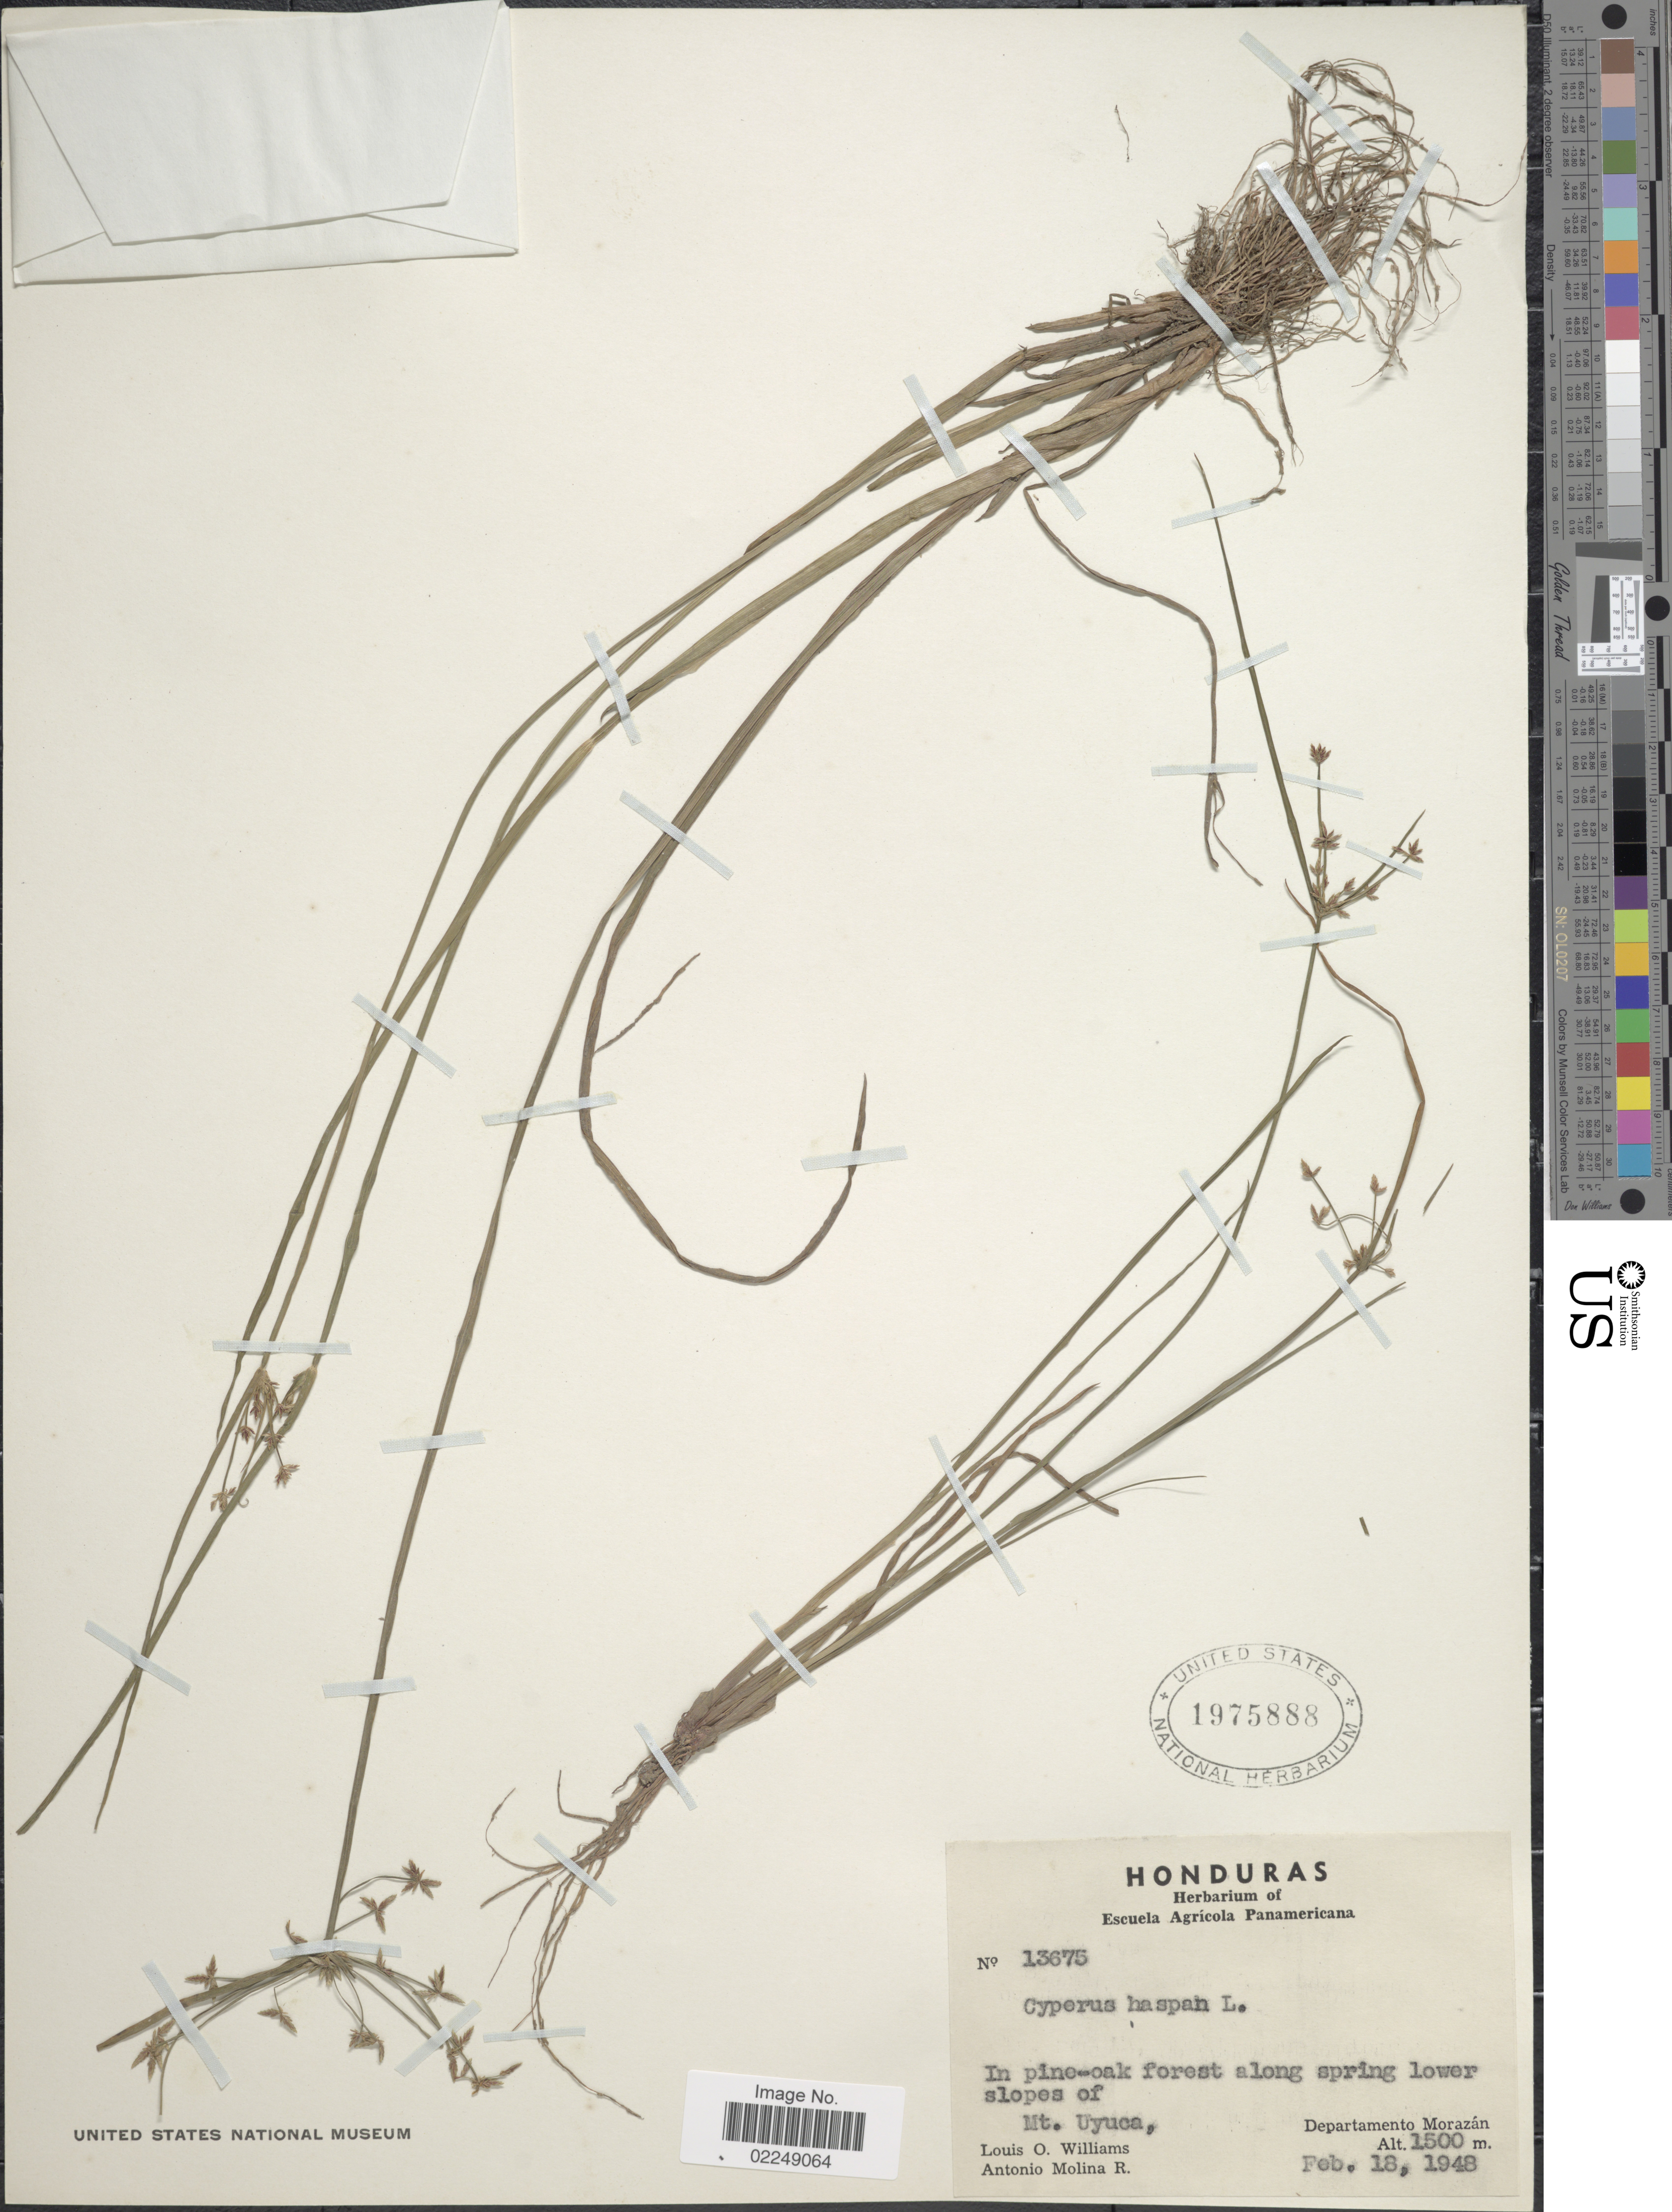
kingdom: Plantae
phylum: Tracheophyta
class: Liliopsida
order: Poales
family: Cyperaceae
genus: Cyperus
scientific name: Cyperus haspan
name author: L.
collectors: L. O. Williams & A. Molina R.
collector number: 13675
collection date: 1948-02-18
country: Honduras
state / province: Fco. Morazán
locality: In pine-oak forest along spring lower slopes of Mt. Uyuca, Departamento Morazan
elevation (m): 1500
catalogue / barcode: US 1975888